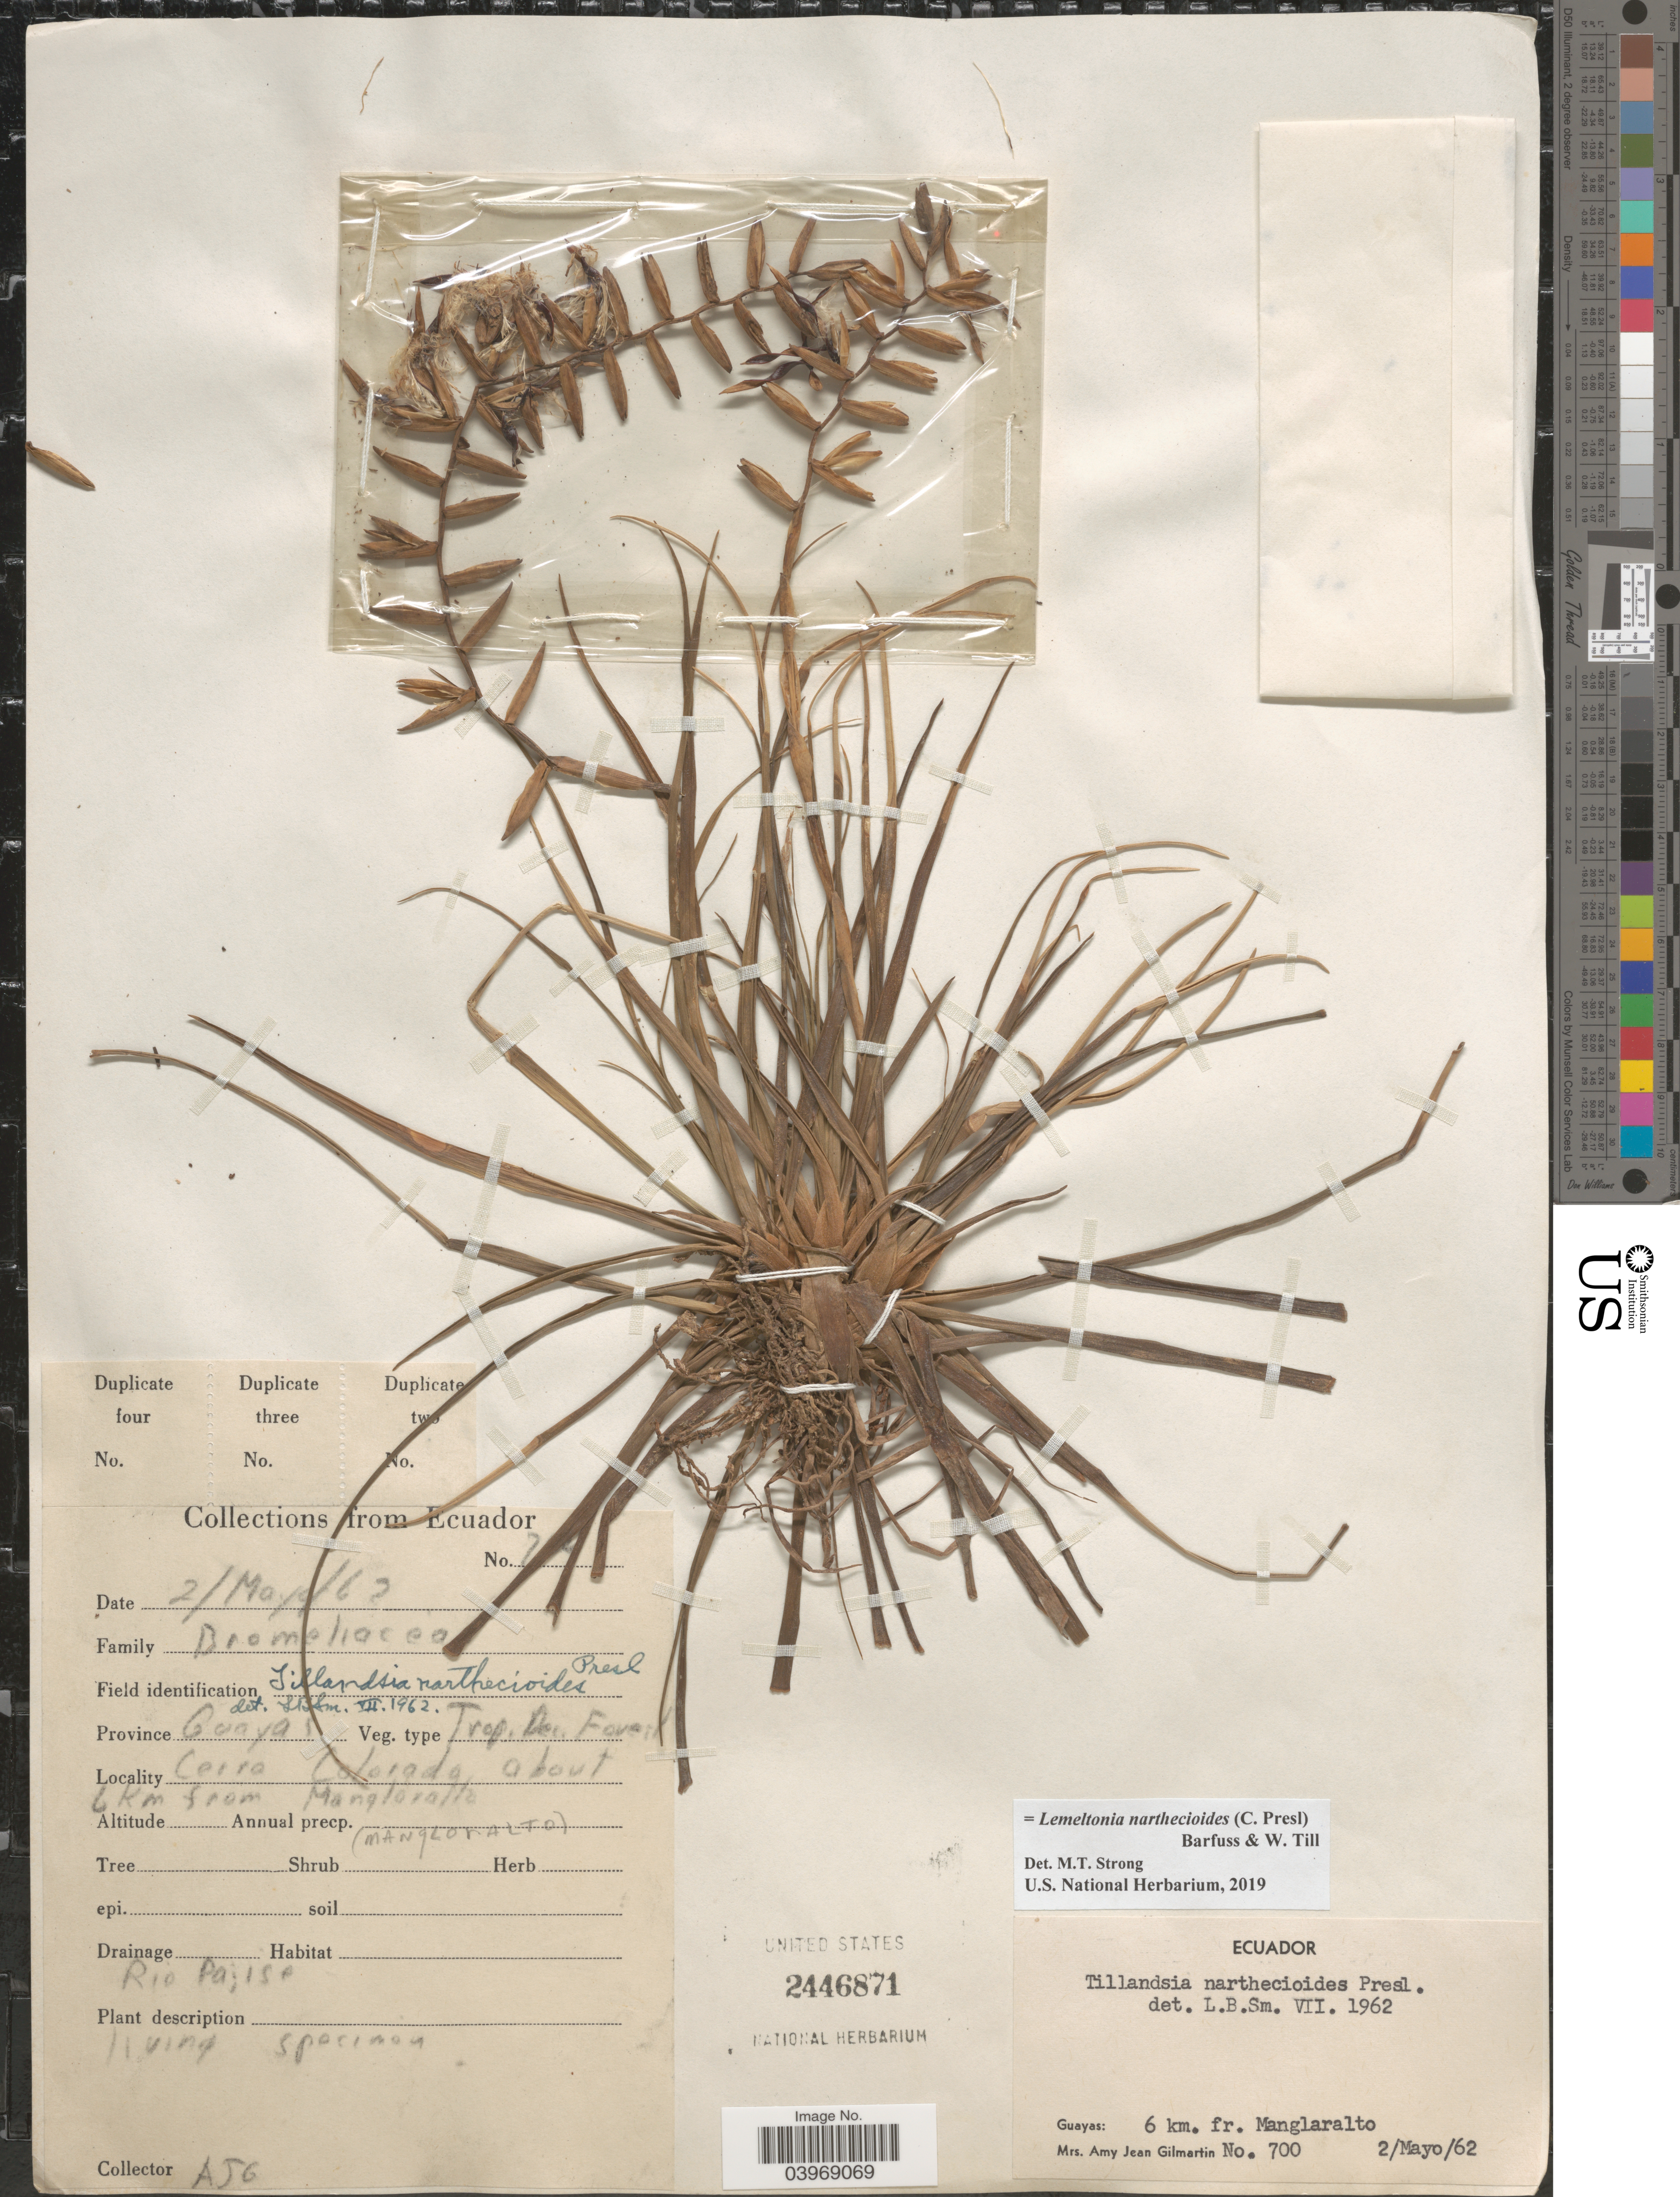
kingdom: Plantae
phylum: Tracheophyta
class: Liliopsida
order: Poales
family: Bromeliaceae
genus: Lemeltonia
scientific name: Lemeltonia narthecioides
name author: (C. Presl) Barfuss & W. Till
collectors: A. J. Gilmartin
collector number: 700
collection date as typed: Transcribed d/m/y: 2/5/62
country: Ecuador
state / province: Guayas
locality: Cerra Colorado about 6 km. from Manglaralto. Rio Pajisa.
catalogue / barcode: US 2446871